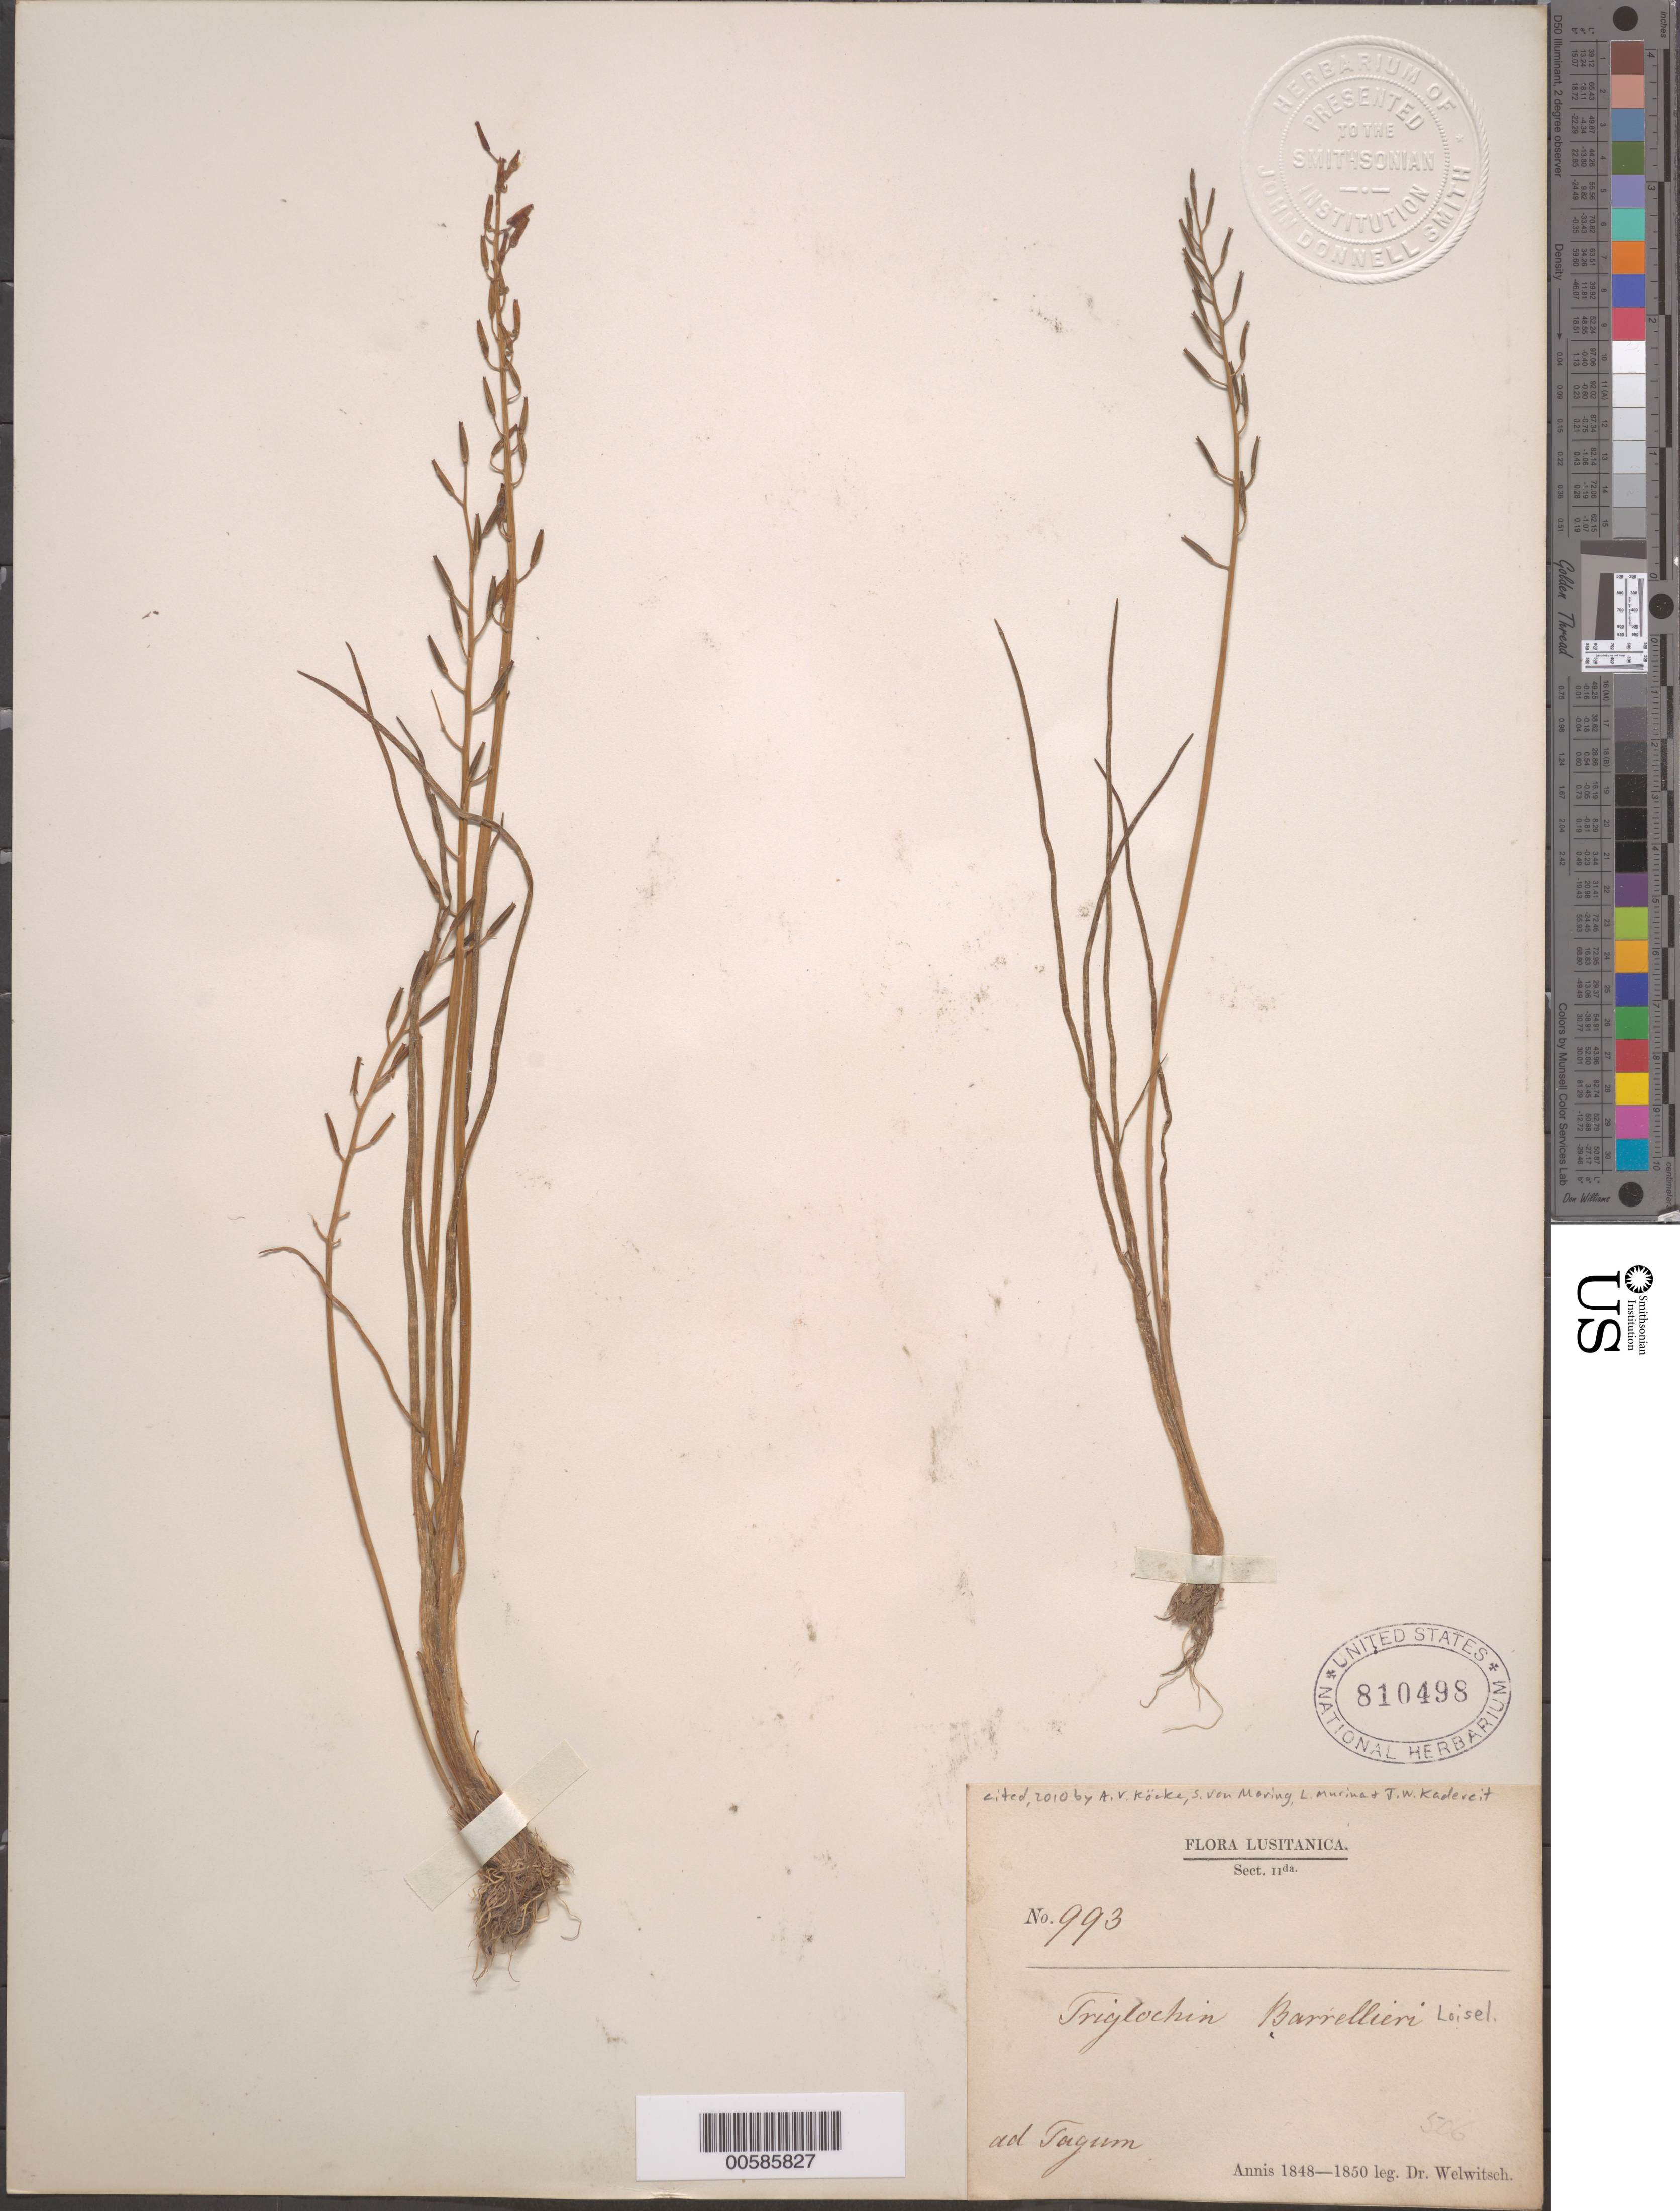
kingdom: Plantae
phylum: Tracheophyta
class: Liliopsida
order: Alismatales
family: Juncaginaceae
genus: Triglochin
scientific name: Triglochin barrelieri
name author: Loisel.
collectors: F. M. Welwitsch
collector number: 993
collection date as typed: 1848 to -- --- 1850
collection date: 1848/1850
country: Portugal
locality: Lusitania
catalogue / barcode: US 810498